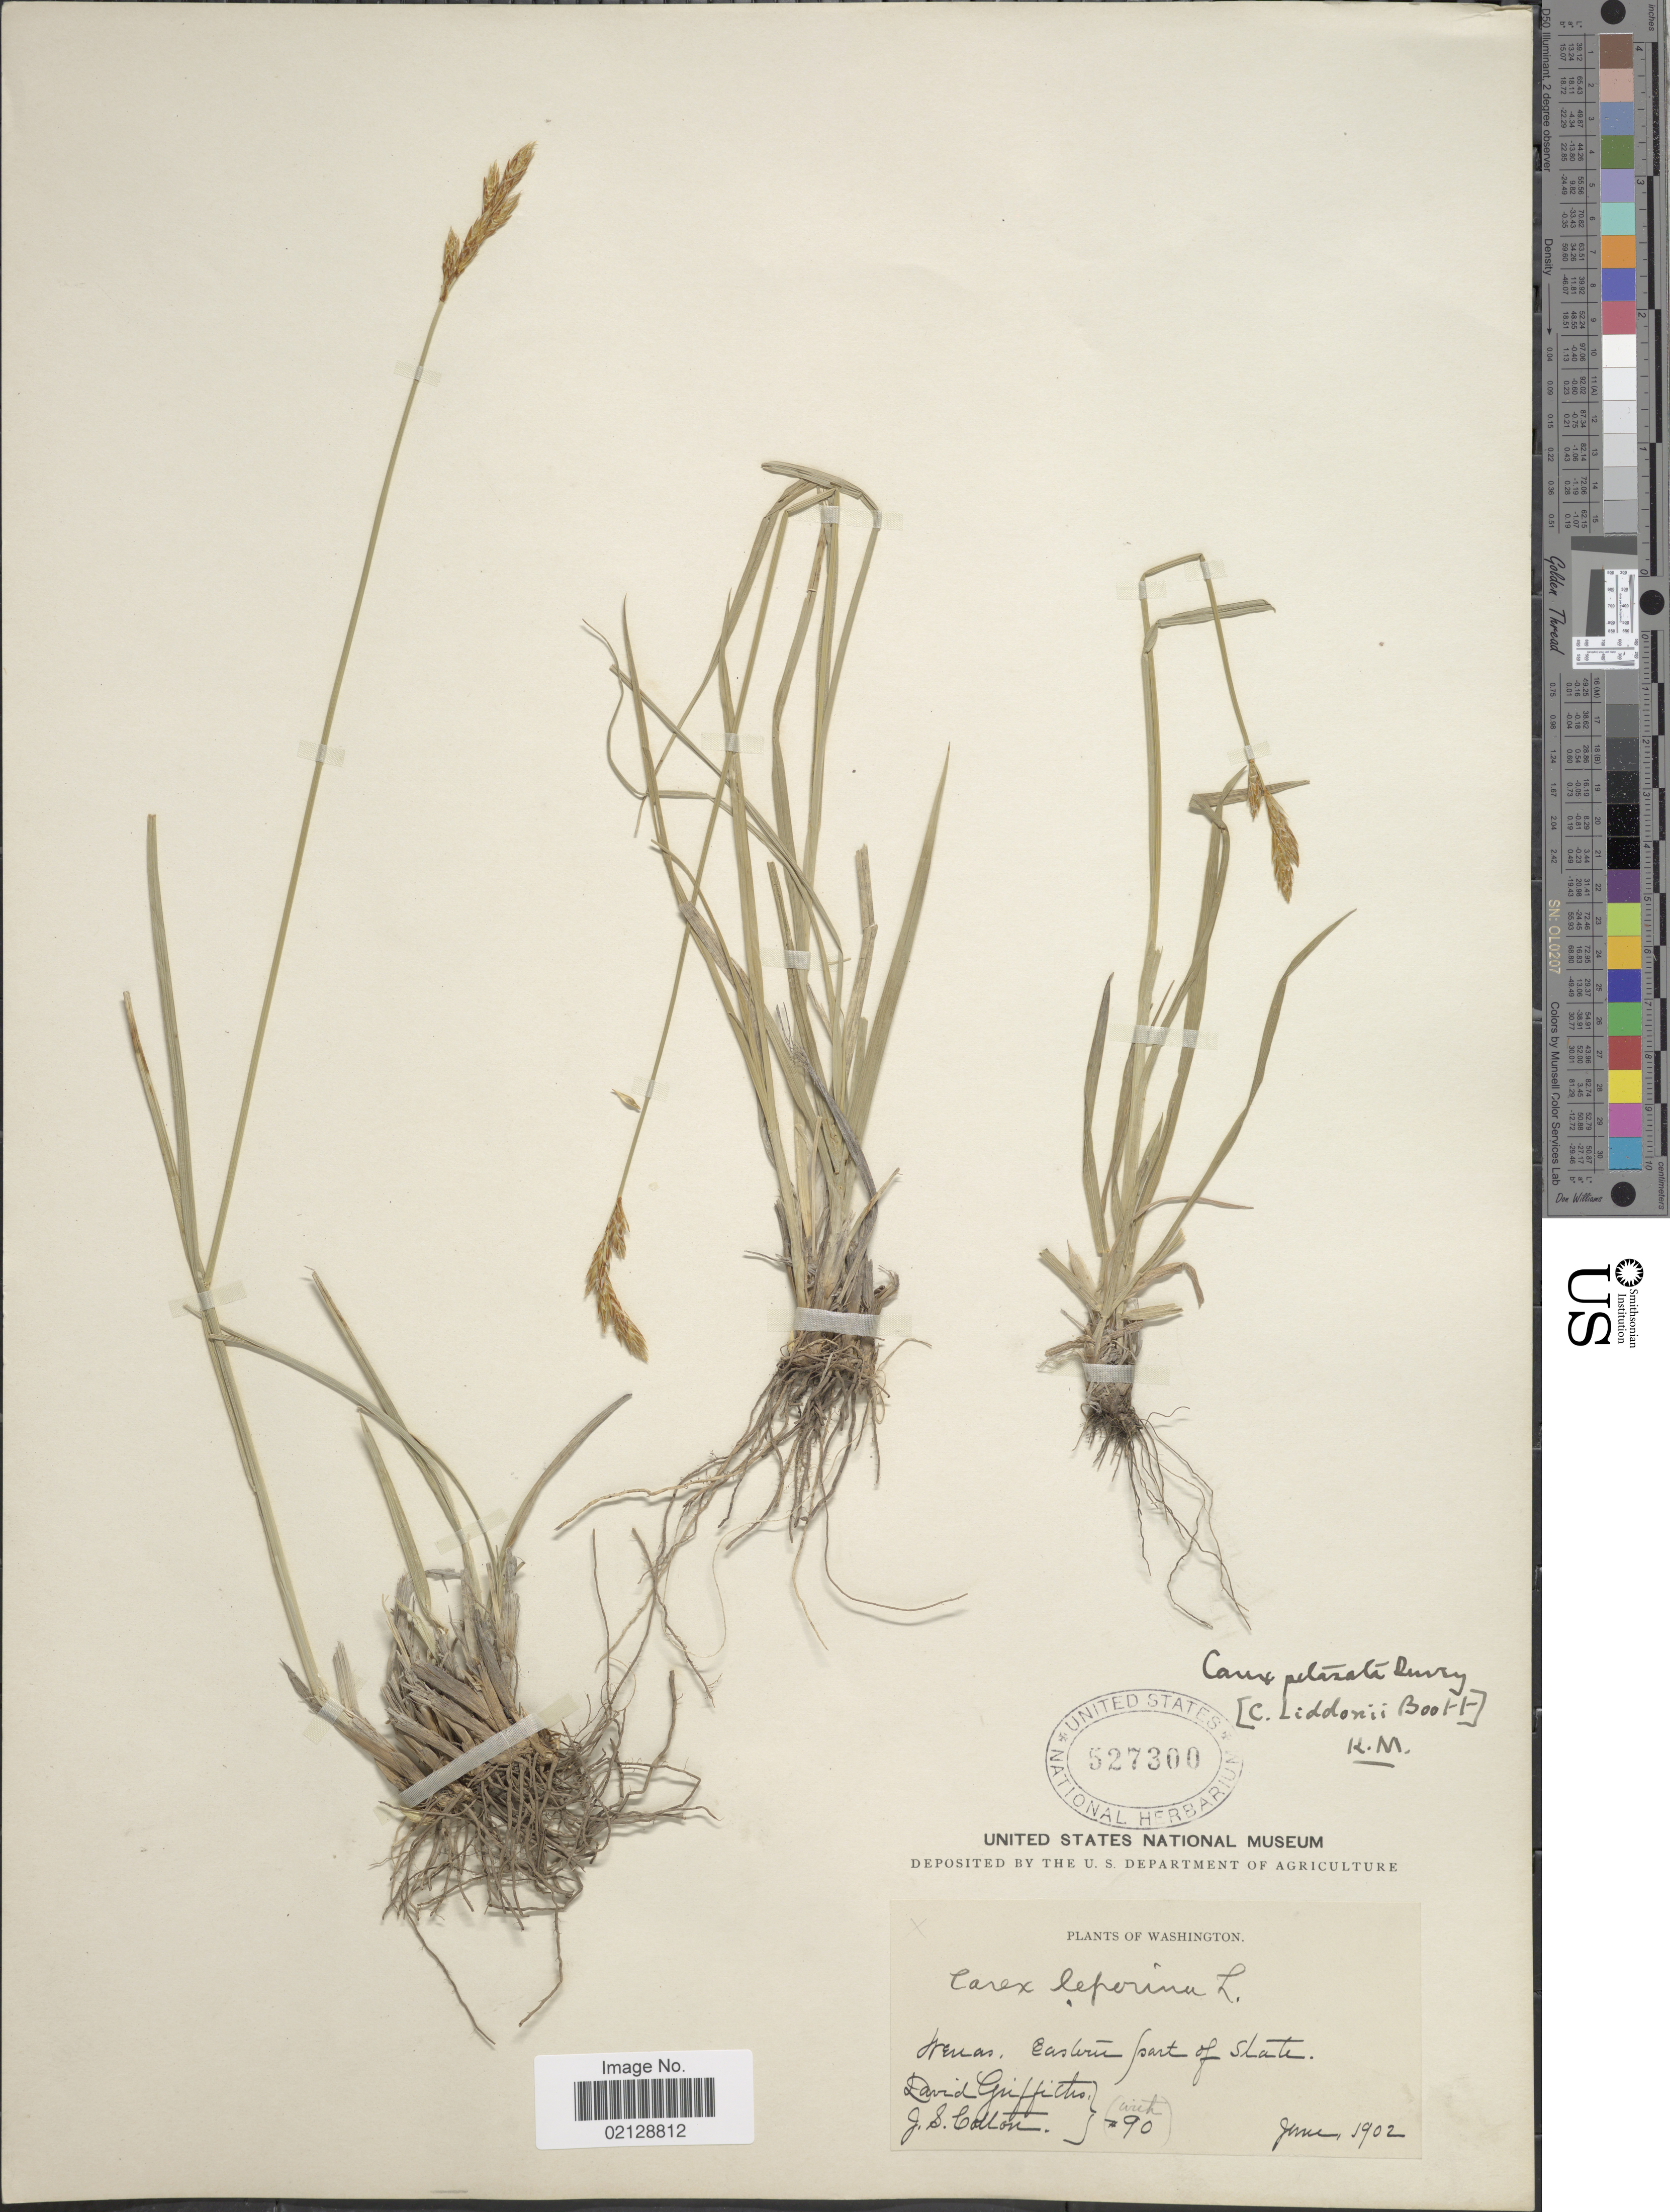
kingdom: Plantae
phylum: Tracheophyta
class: Liliopsida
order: Poales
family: Cyperaceae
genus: Carex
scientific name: Carex petasata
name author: Dewey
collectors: D. Griffiths & J. S. Cotton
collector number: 90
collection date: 1902-06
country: United States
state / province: Washington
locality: Wenas, Eastern part of State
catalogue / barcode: US 527300